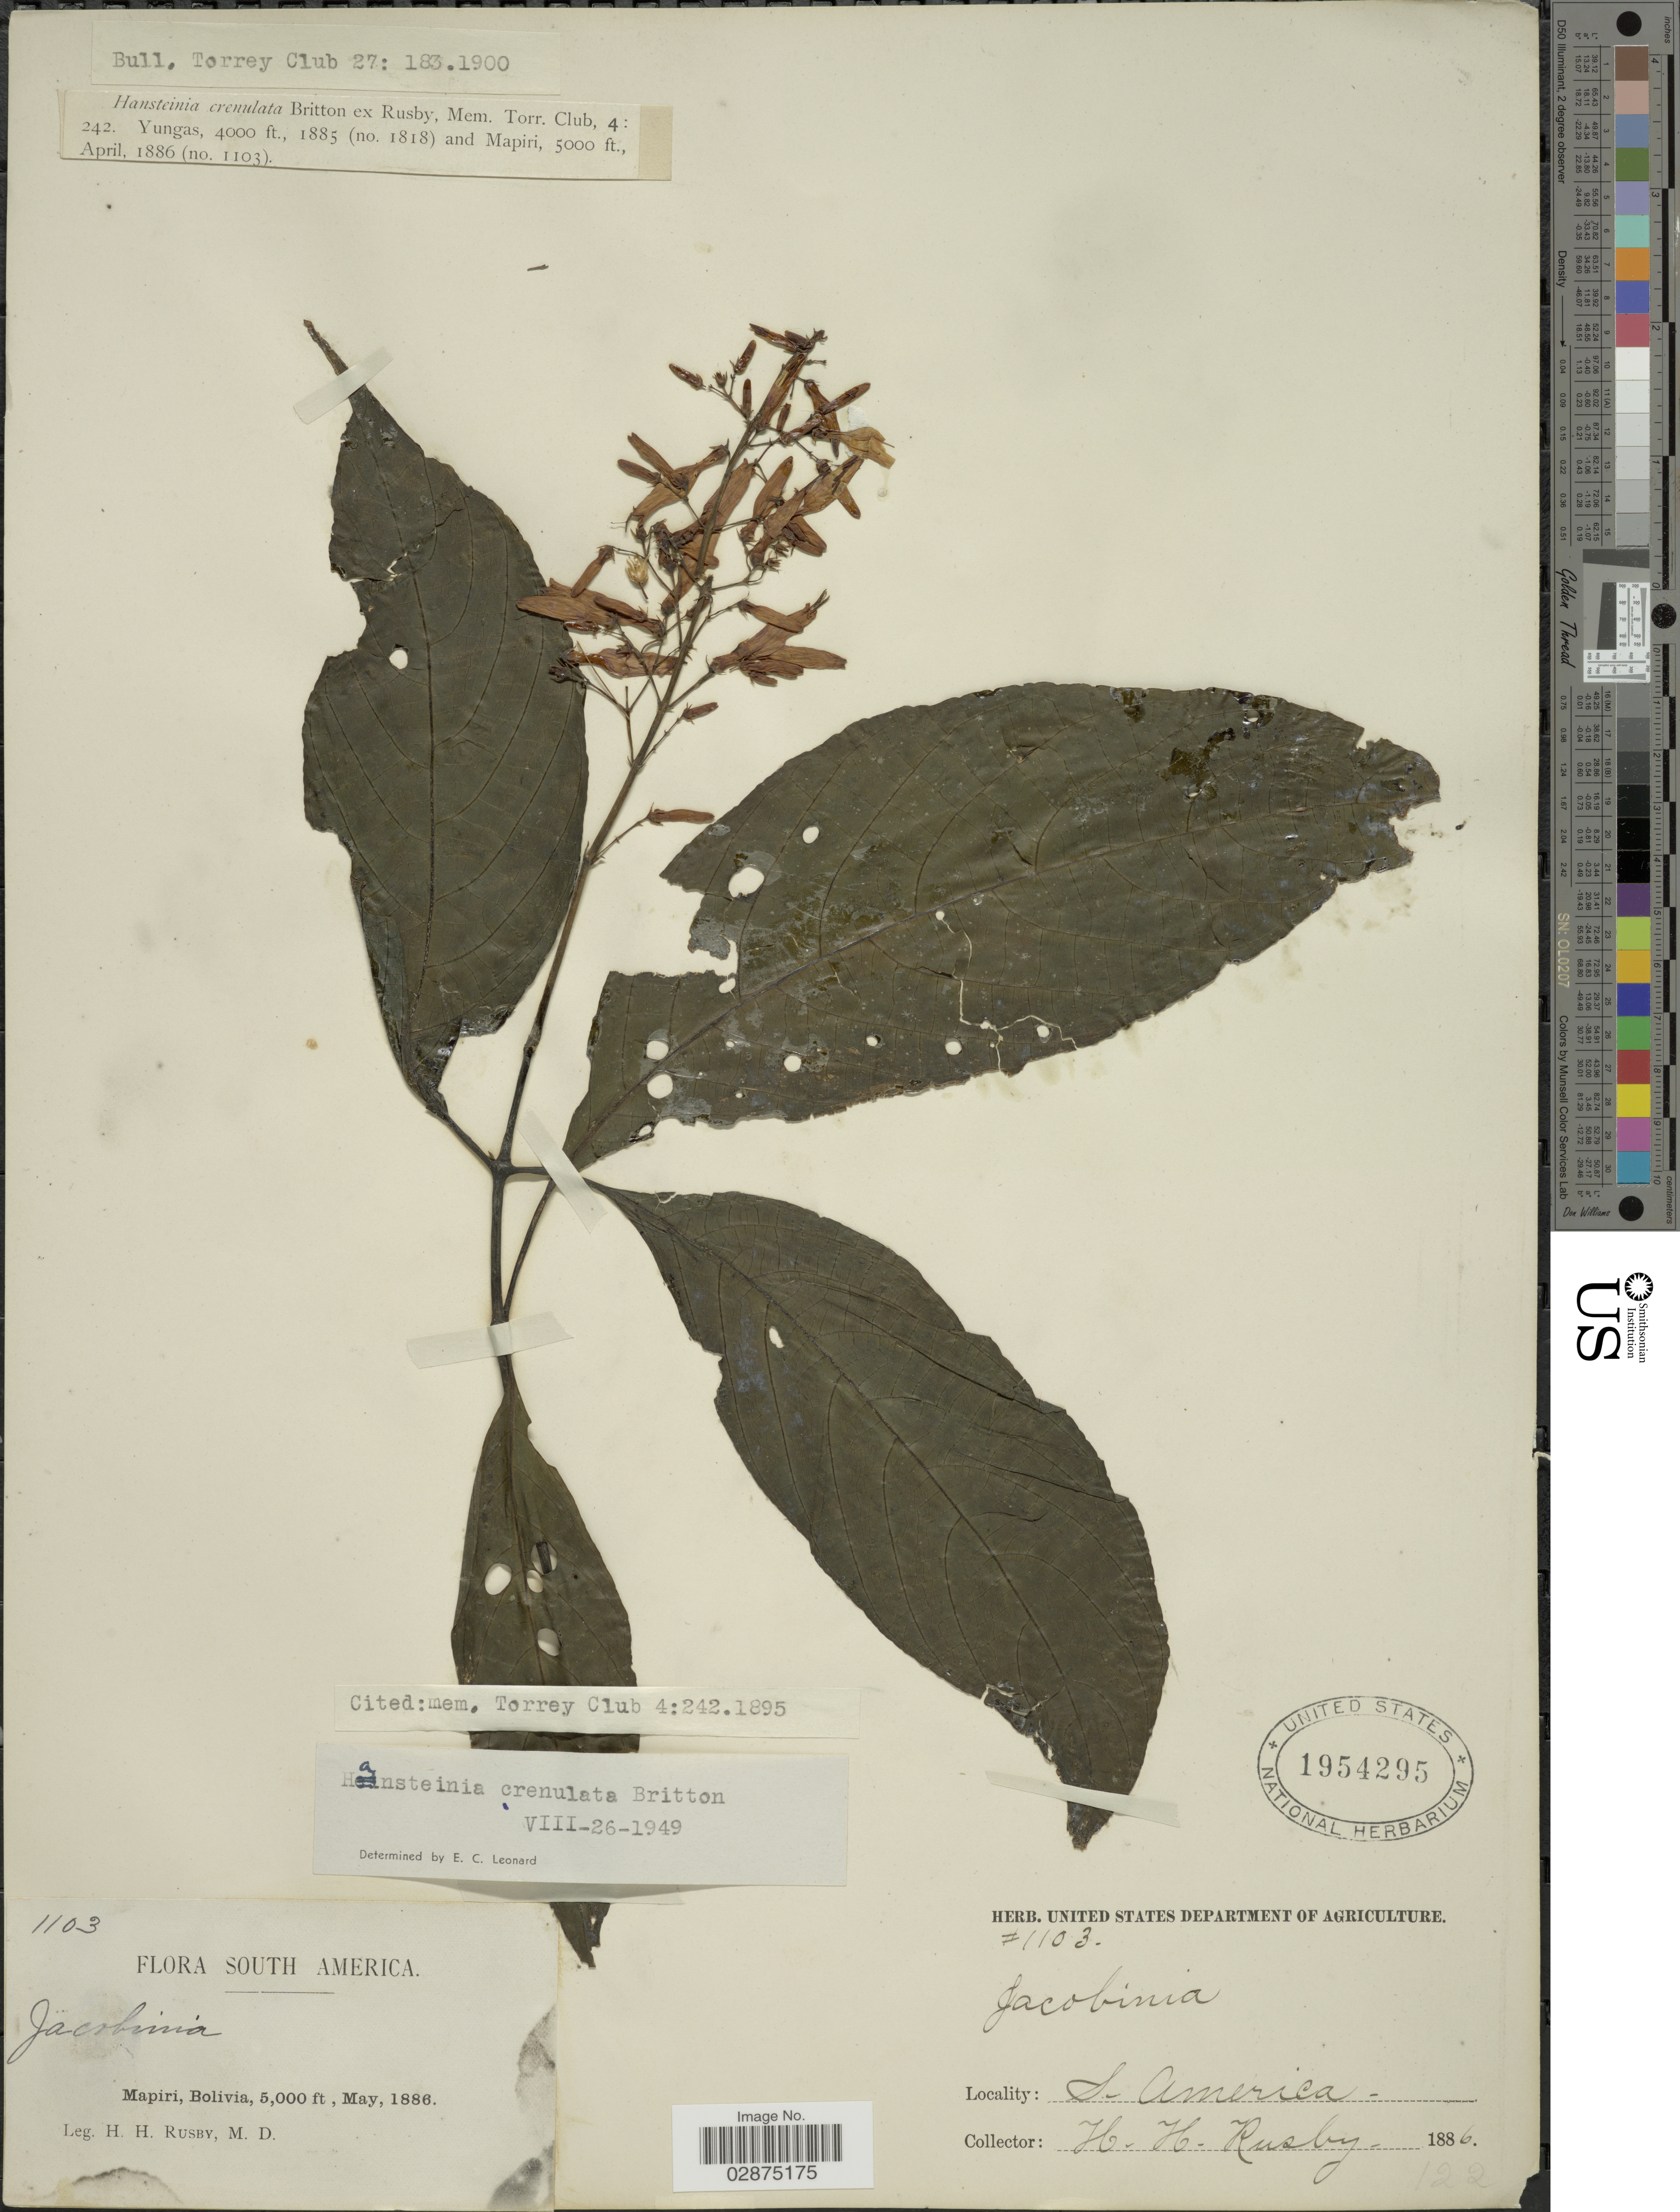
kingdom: Plantae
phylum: Tracheophyta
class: Magnoliopsida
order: Lamiales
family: Acanthaceae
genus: Stenostephanus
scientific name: Stenostephanus crenulatus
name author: (Britton ex Rusby) Wassh.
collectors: H. H. Rusby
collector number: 1103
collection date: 1886-05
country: Bolivia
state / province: La Páz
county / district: Larecaja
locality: Mapiri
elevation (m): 1524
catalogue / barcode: US 1954295